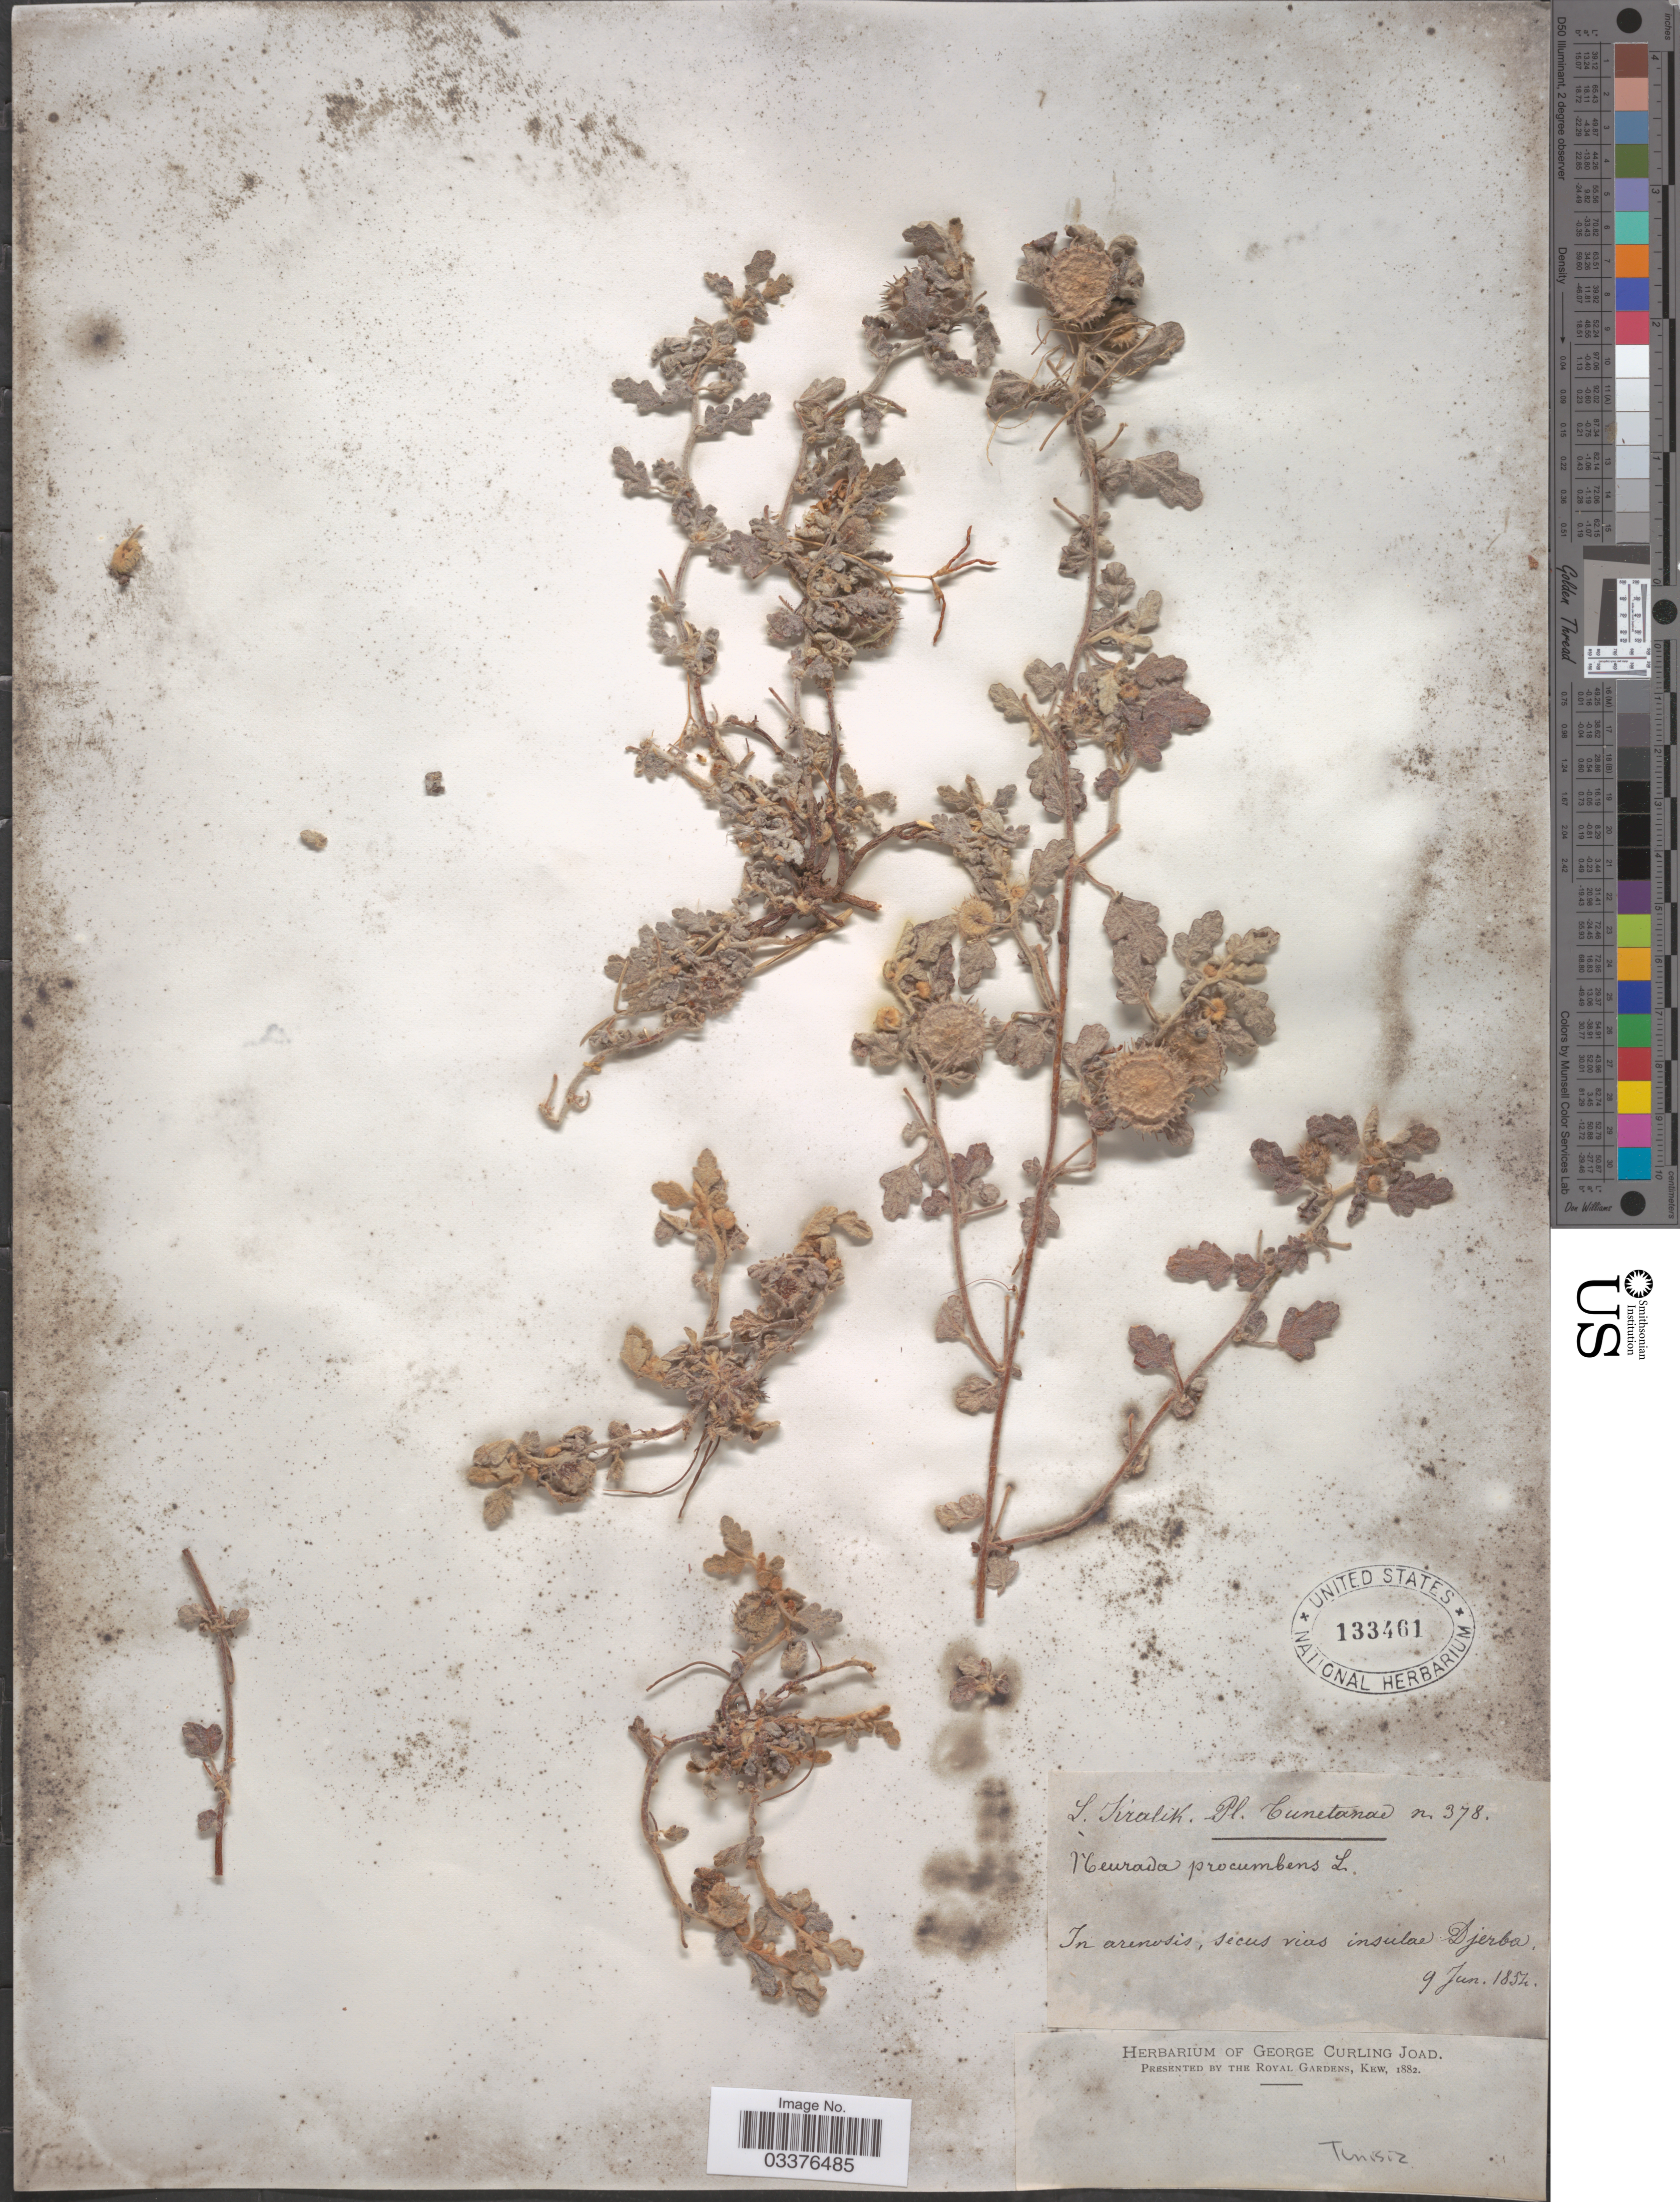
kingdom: Plantae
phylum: Tracheophyta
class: Magnoliopsida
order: Malvales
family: Neuradaceae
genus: Neurada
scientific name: Neurada procumbens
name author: L.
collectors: L. Kralik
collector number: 378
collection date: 1854-06-09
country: Tunisia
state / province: Tunis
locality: Tunetanae. In arenosis, secus vias insulae Djerba. Tunisiz.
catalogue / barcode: US 133461